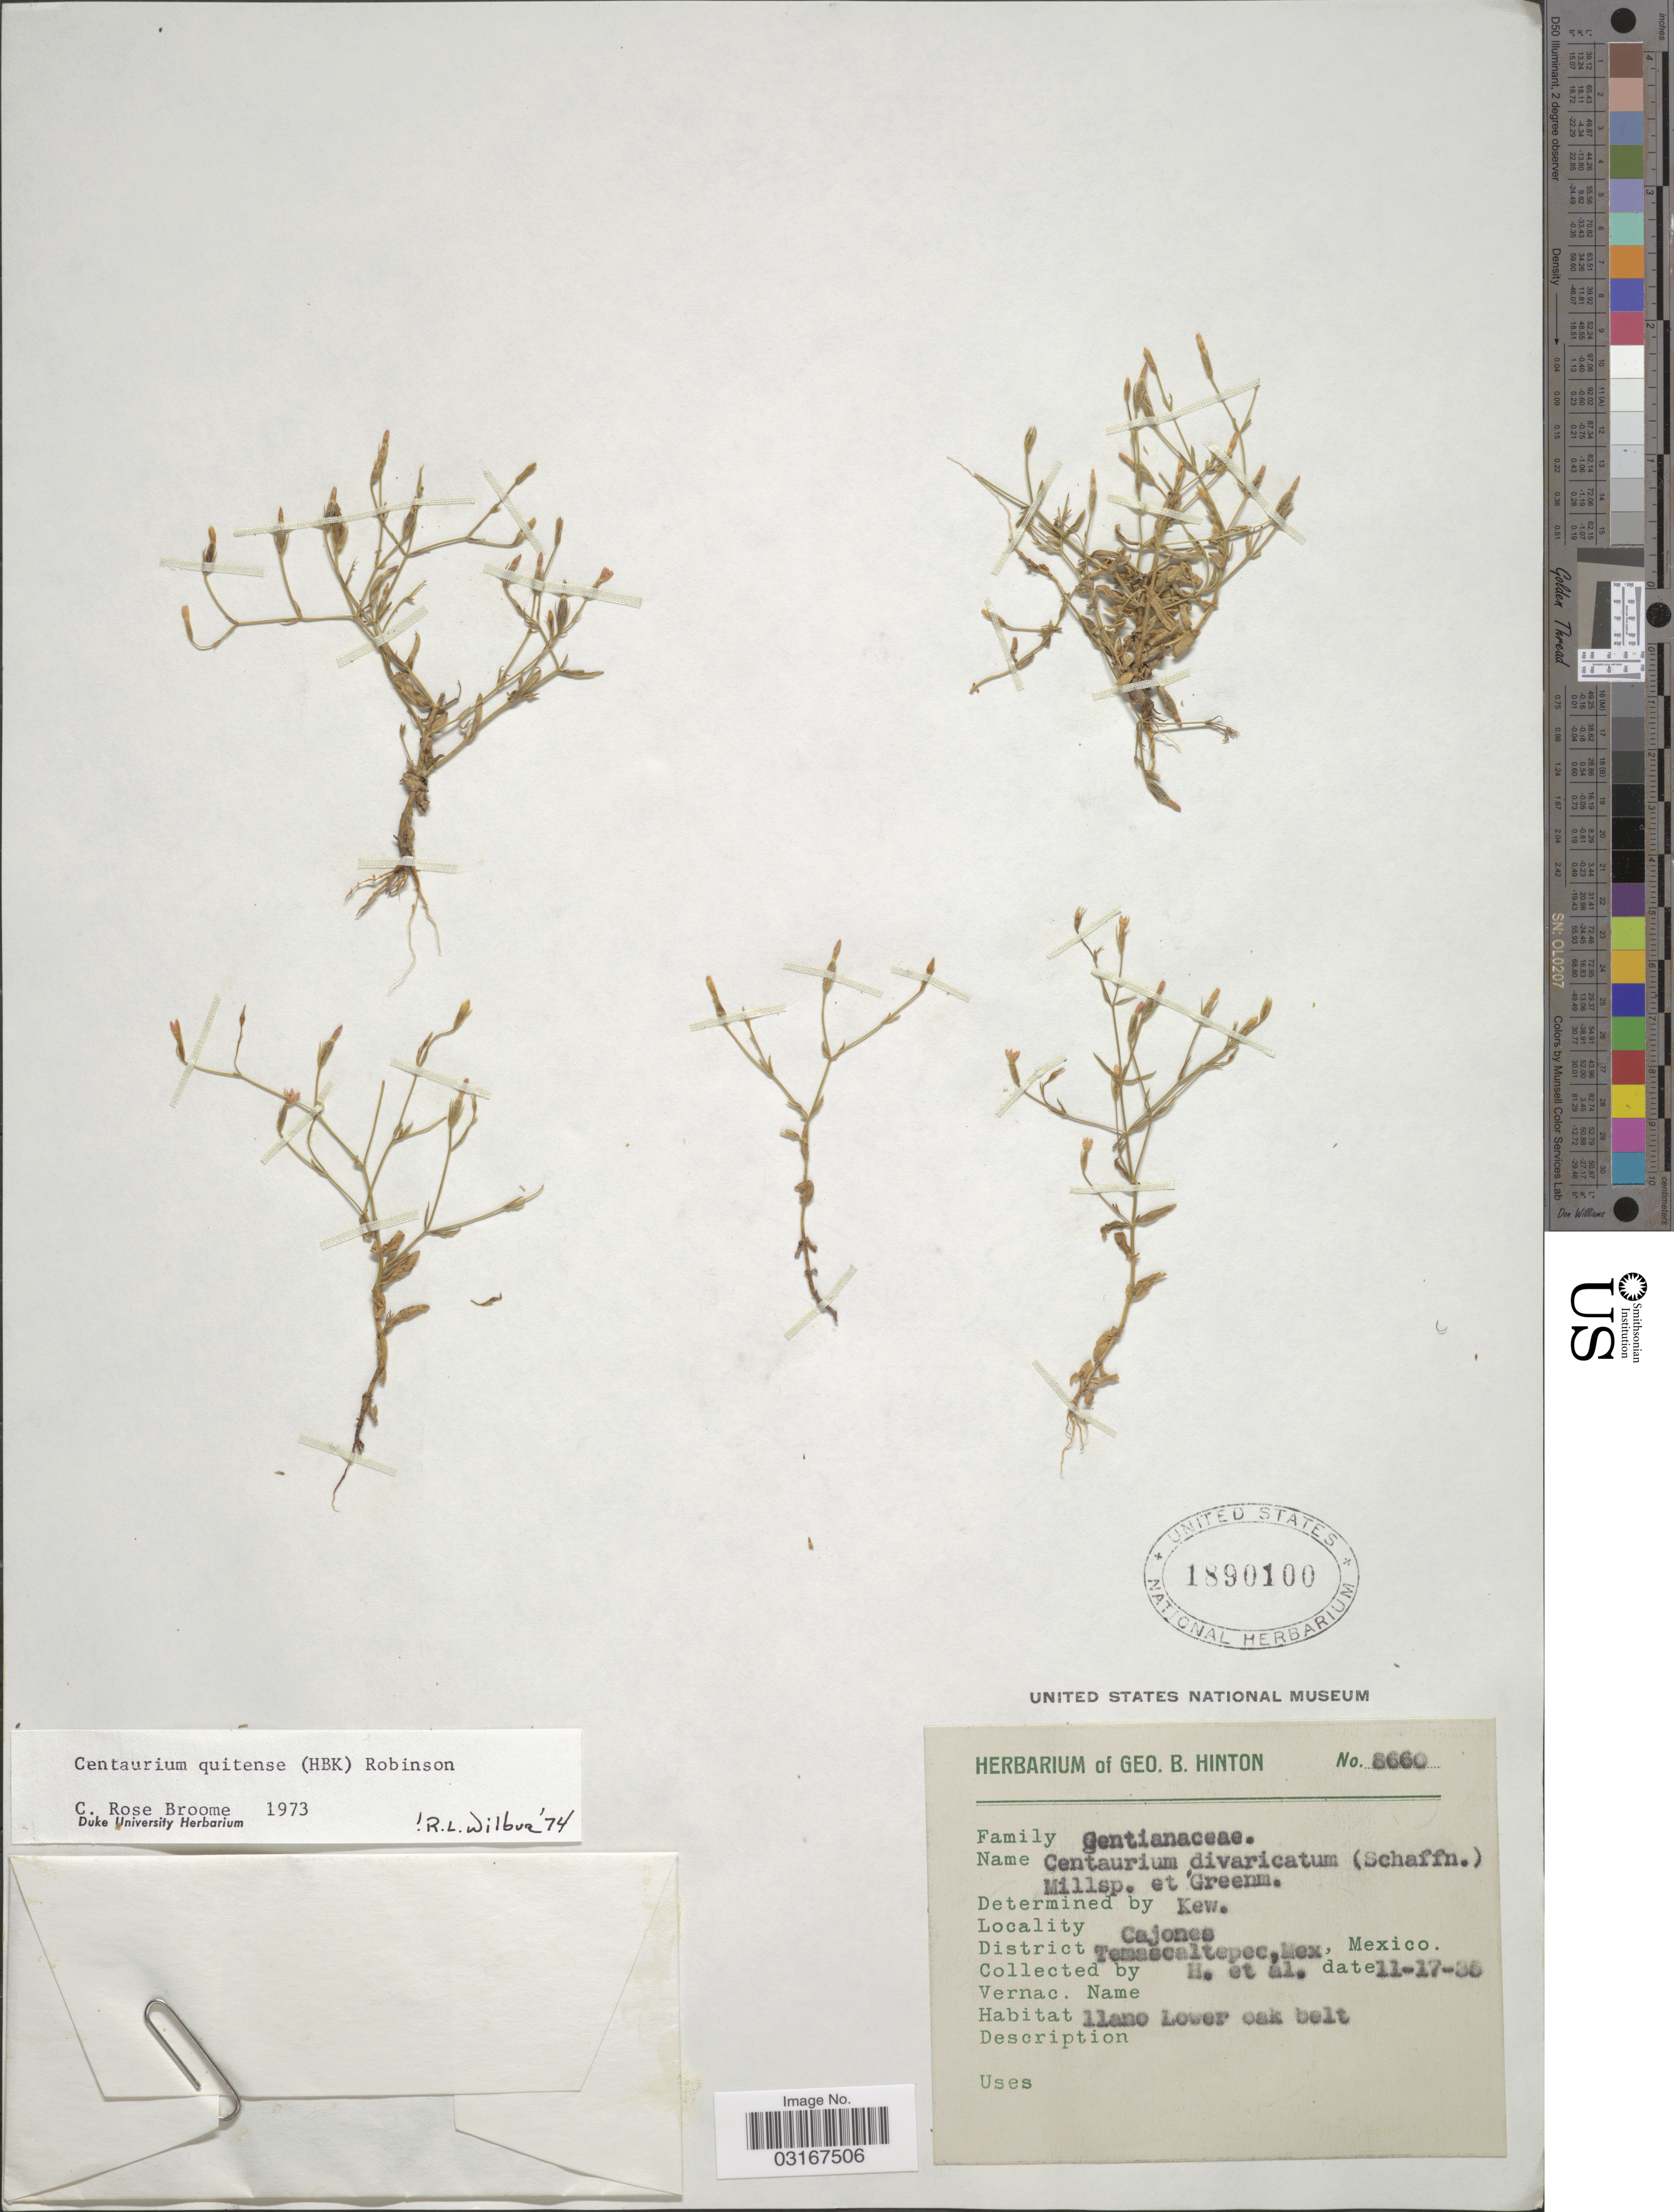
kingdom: Plantae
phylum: Tracheophyta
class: Magnoliopsida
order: Gentianales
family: Gentianaceae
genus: Centaurium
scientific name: Centaurium quitense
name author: (Kunth) B.L. Rob.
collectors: G. B. Hinton & et al.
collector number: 8660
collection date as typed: Transcribed d/m/y: 17/11/35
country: Mexico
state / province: México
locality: Cajones. District Temascaltepec, Mex.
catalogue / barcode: US 1890100